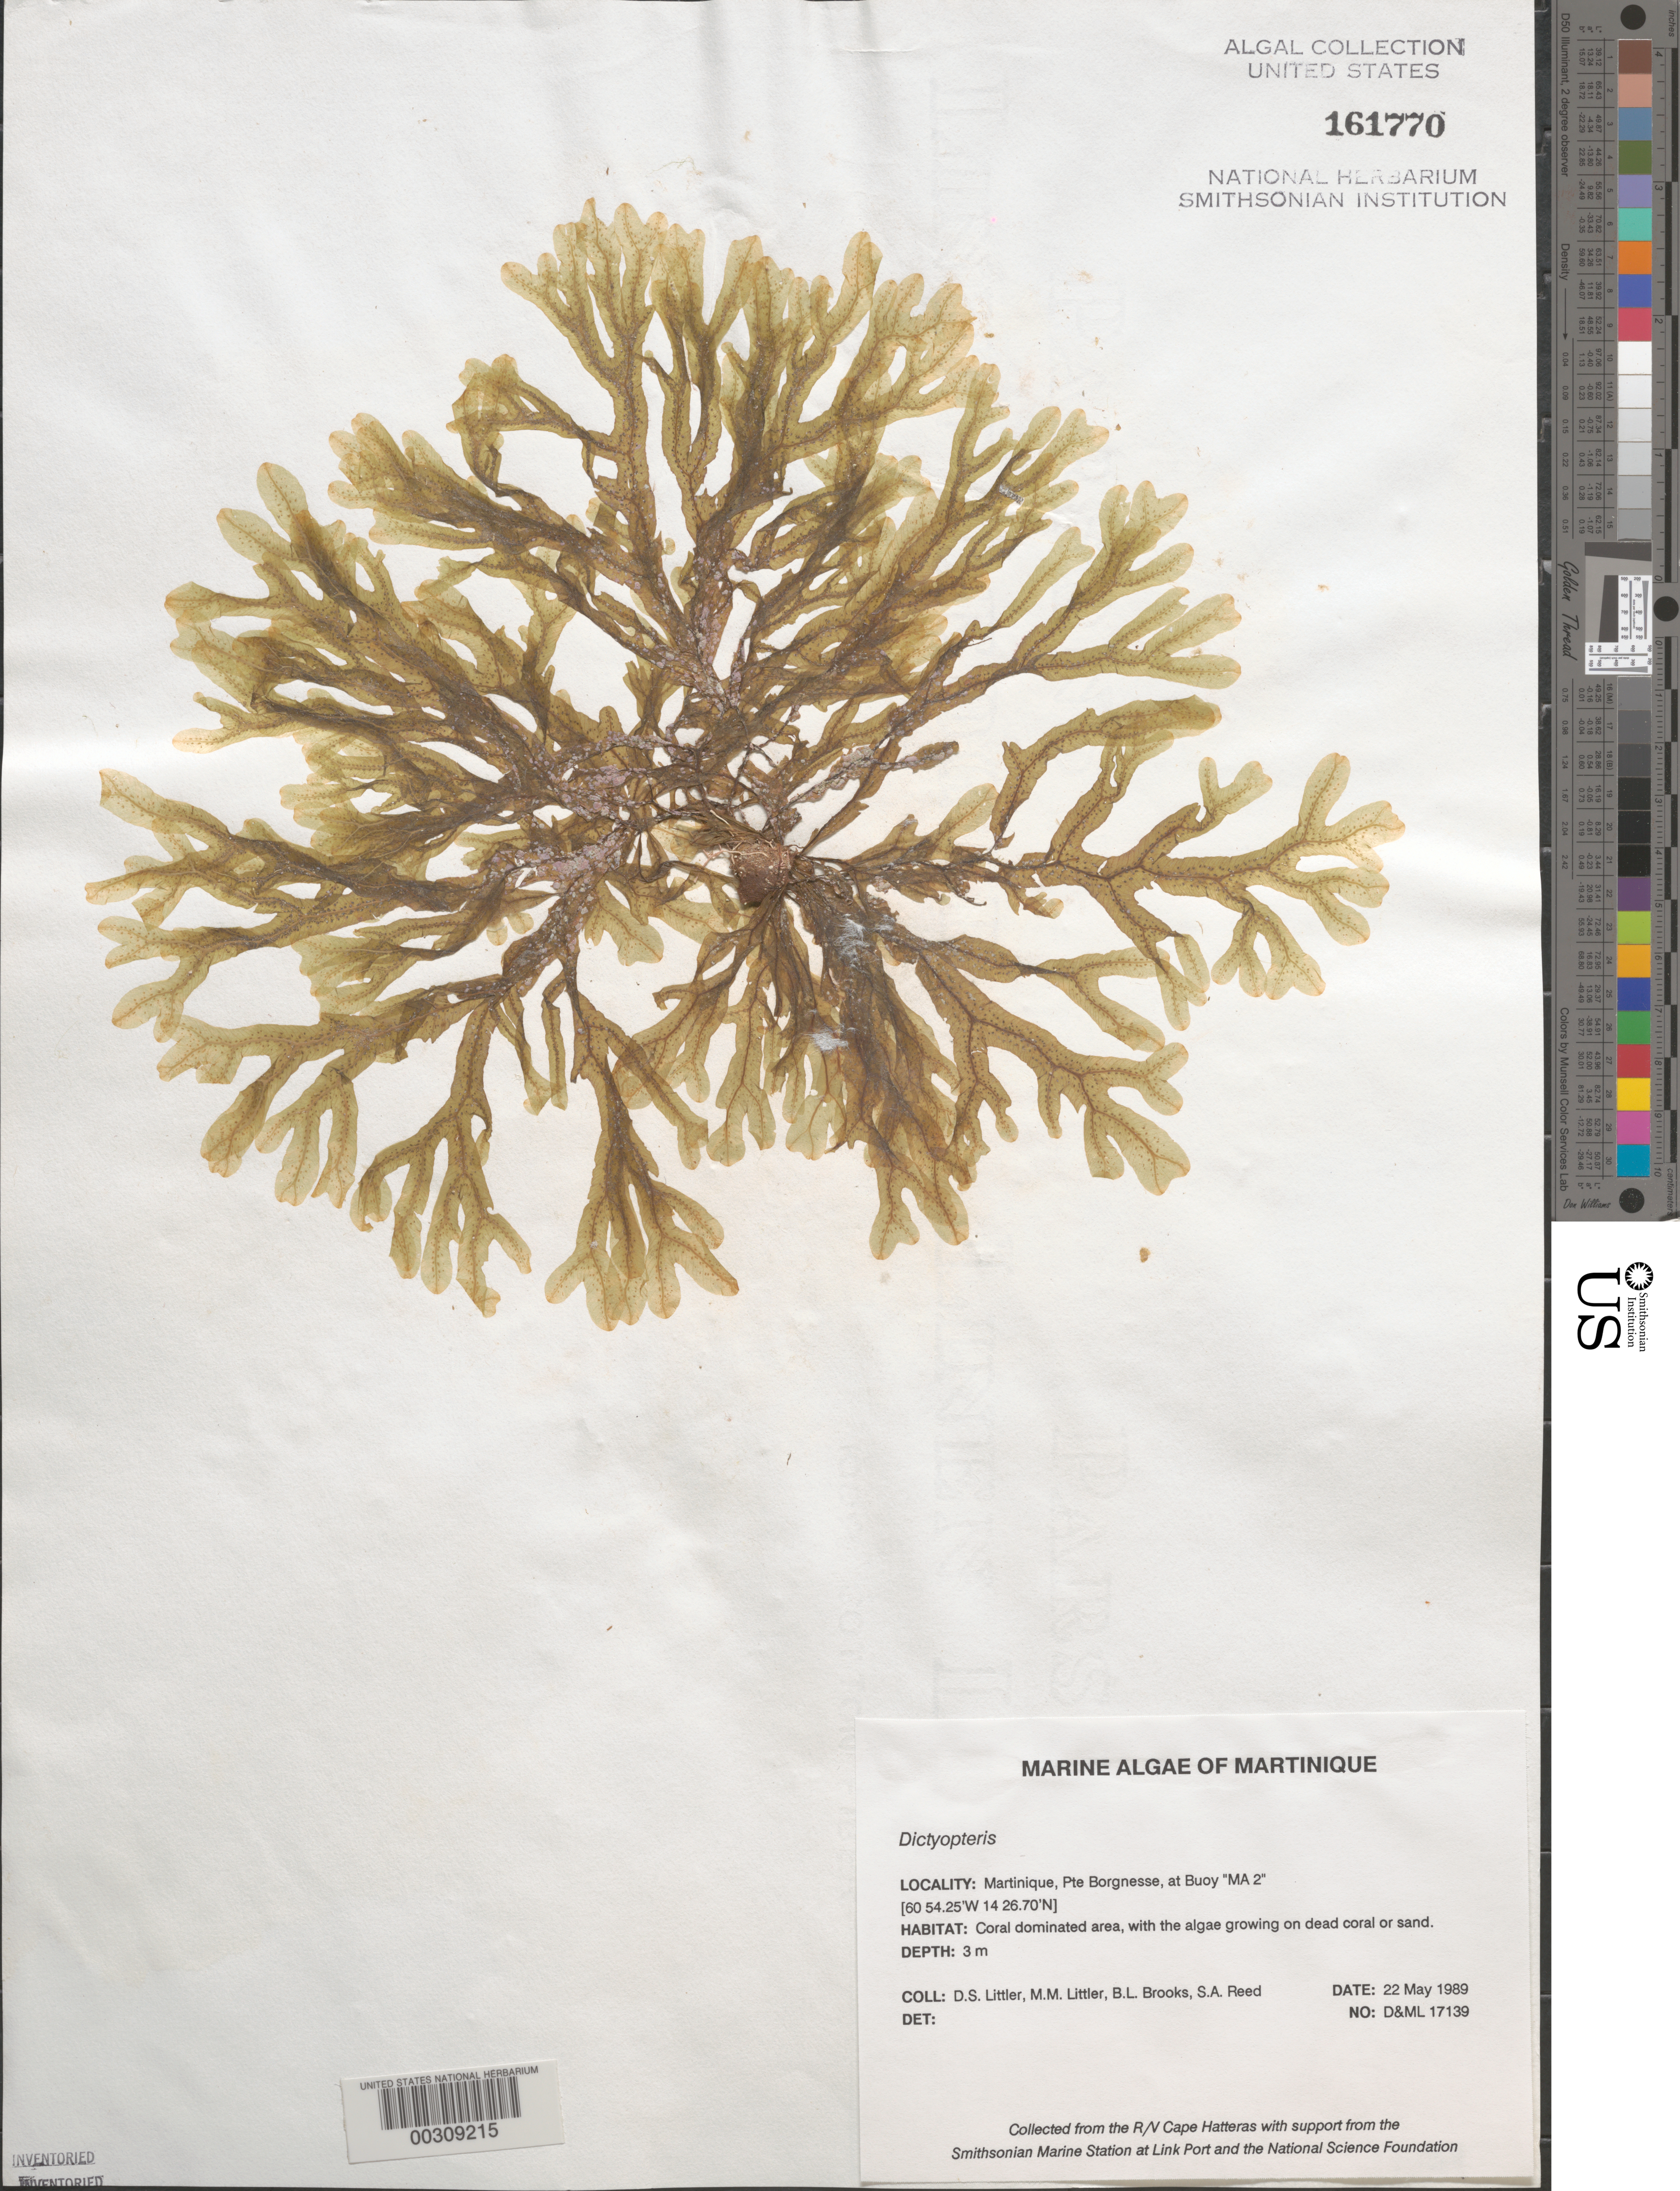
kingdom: Chromista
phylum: Ochrophyta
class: Phaeophyceae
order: Dictyotales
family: Dictyotaceae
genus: Dictyopteris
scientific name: Dictyopteris sp.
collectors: D. S. Littler, M. M. Littler, B. Brooks & S. Reed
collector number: D&ML 17139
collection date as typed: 22 May 1989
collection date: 1989-05-22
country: Martinique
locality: Pointe Borgnesse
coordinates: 14 26.70 N, 60 54.25' W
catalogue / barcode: US 161770